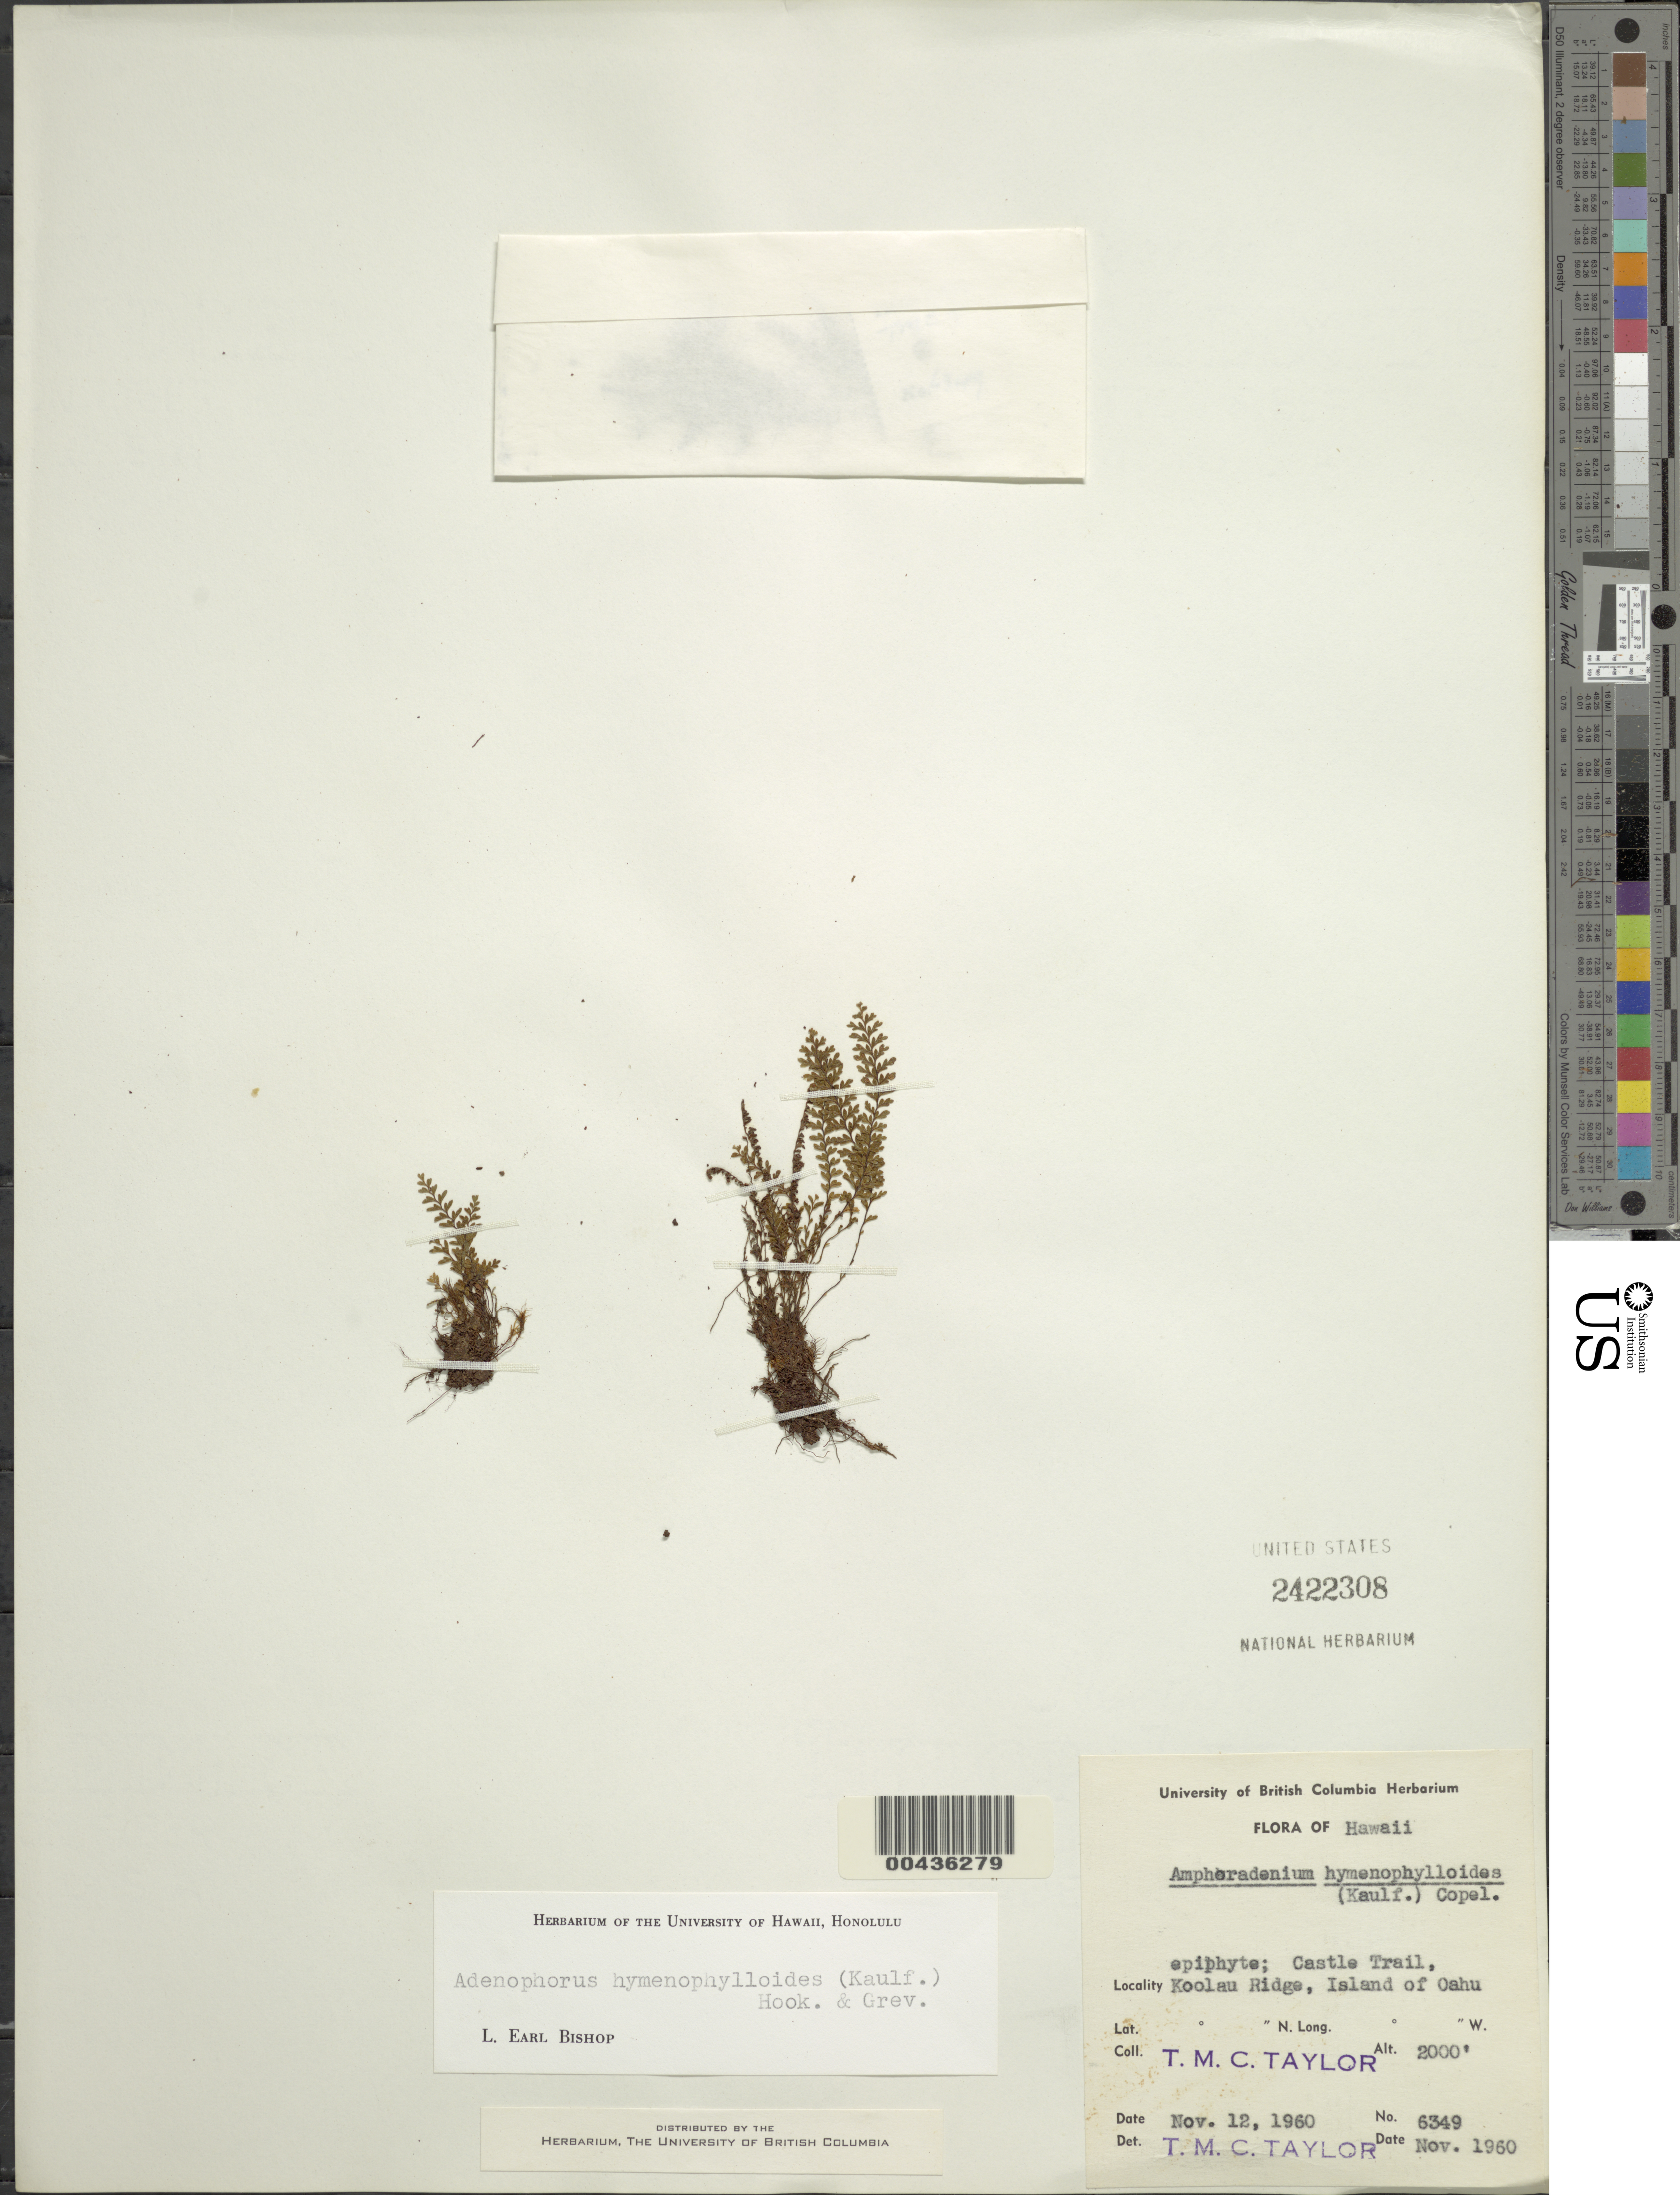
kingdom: Plantae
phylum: Tracheophyta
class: Polypodiopsida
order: Polypodiales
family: Polypodiaceae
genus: Adenophorus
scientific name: Adenophorus hymenophylloides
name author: (Kaulf.) Hook. & Grev.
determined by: Bishop, L. E.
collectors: T. M. C. Taylor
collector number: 6349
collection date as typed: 12 Nov 1960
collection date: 1960-11-12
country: United States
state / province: Hawaii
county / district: Honolulu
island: Oahu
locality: Koolau Ridge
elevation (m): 610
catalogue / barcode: US 2422308